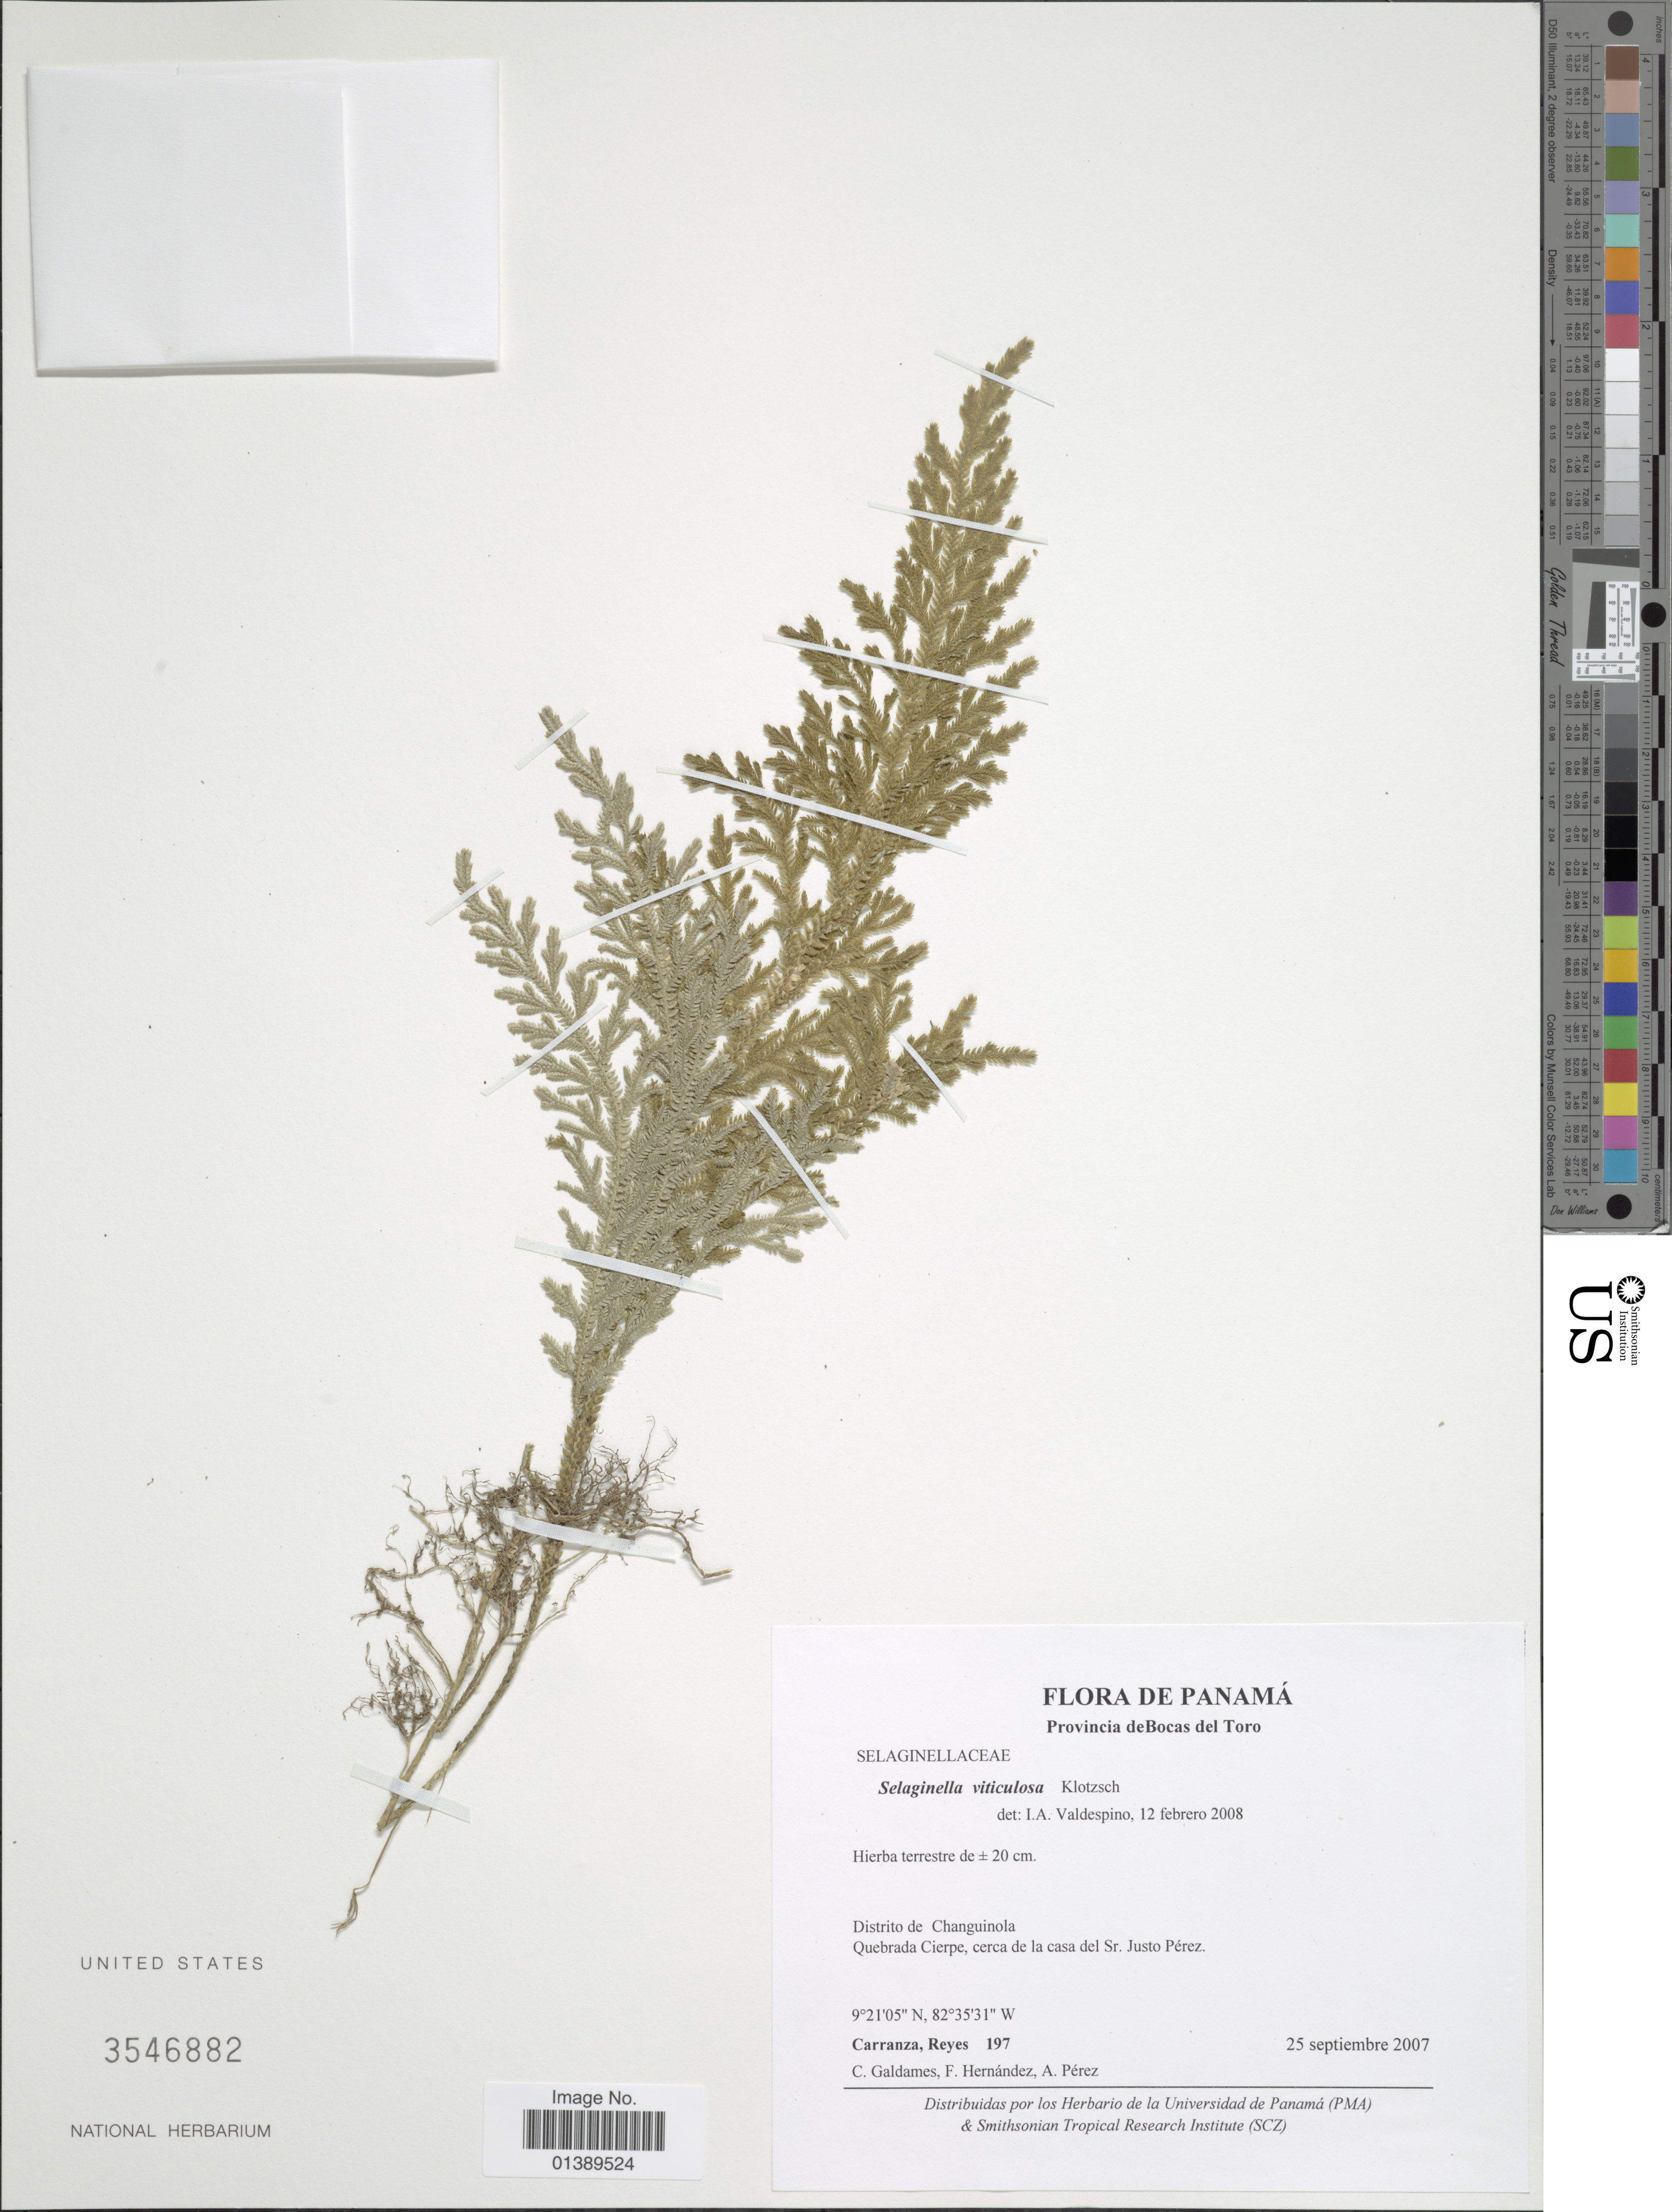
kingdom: Plantae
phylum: Tracheophyta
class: Lycopodiopsida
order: Selaginellales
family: Selaginellaceae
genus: Selaginella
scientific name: Selaginella viticulosa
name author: Klotzsch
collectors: C. Reyes, C. Galdames, F. Hernández & A. Pérez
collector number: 197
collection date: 2007-09-25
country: Panama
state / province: Bocas del Toro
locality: Distrito de Changuinola, Quebrada Cierpe, cerca de la casa del Sr. Justo Pérez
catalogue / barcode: US 3546882